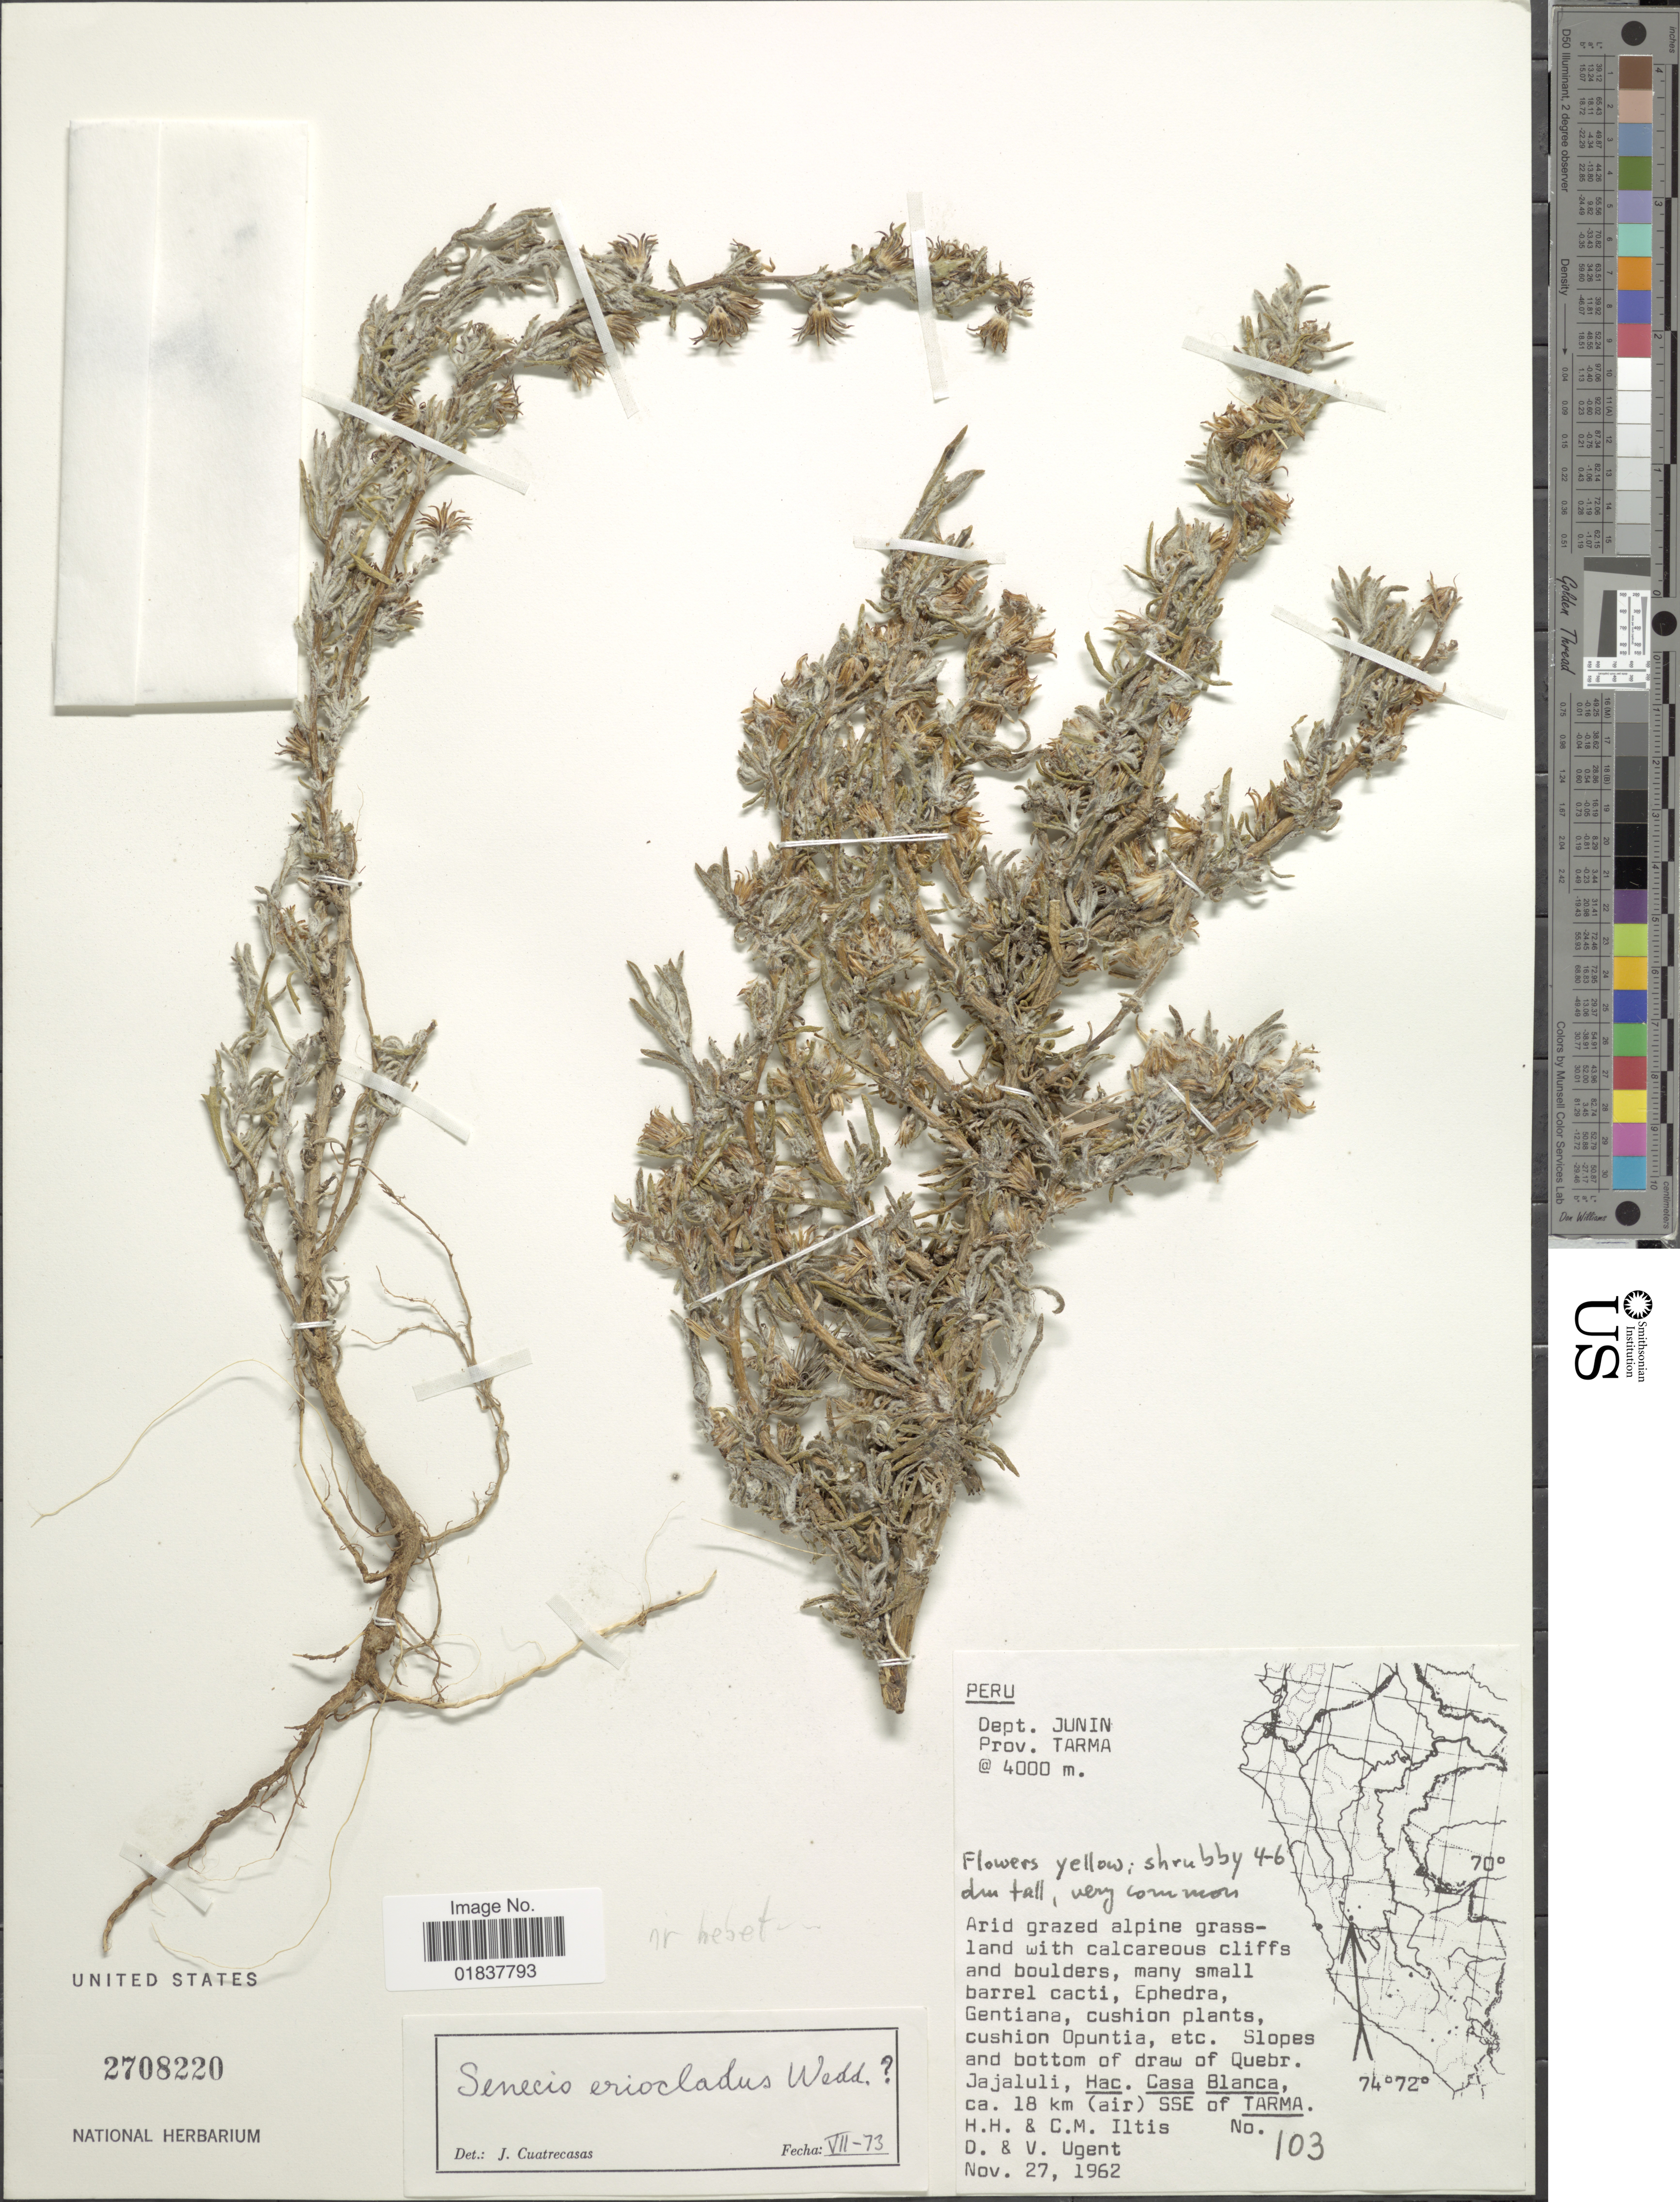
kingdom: Plantae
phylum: Tracheophyta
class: Magnoliopsida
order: Asterales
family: Asteraceae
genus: Senecio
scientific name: Senecio eriocladus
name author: Wedd.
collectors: H. H. Iltis, C. M Iltis, D. Ugent & V. Ugent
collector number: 103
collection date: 1962-11-27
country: Peru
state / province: Junín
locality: Prov. Tarma, slopes and bottom of draw of Quebr. Jajaluli, ca 18 km (air) SSE of Tarma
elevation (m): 4000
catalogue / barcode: US 2708220